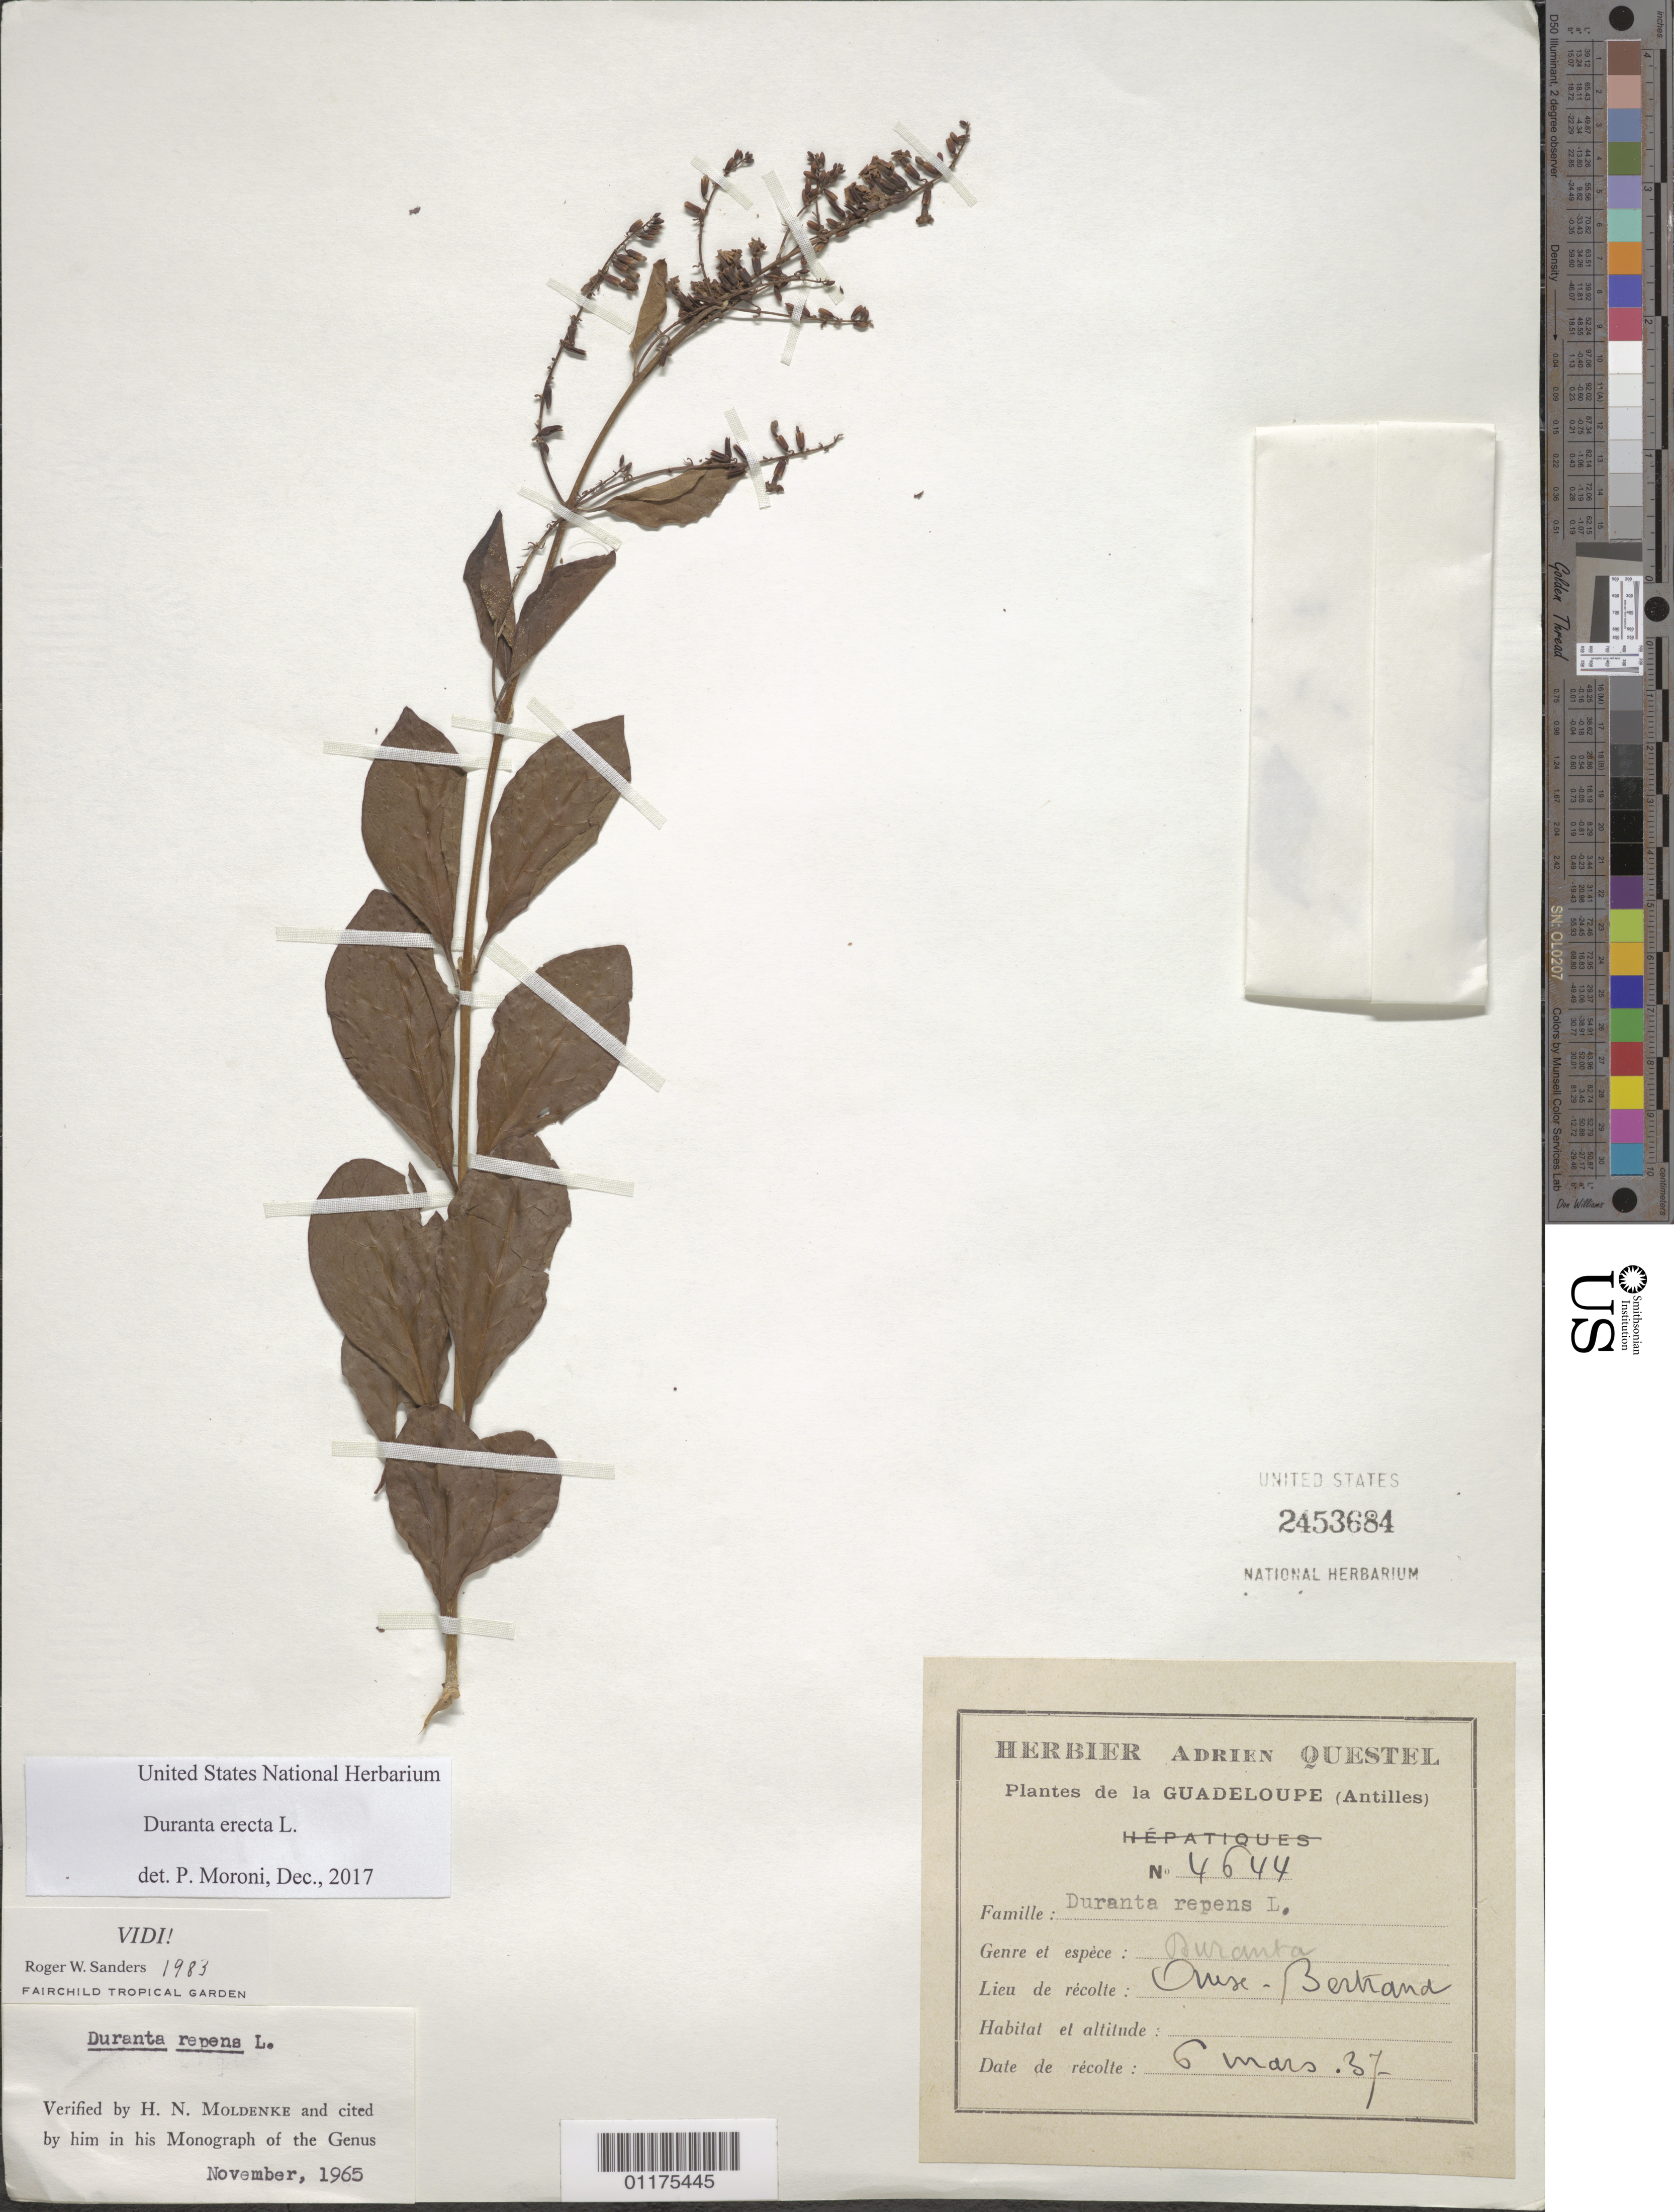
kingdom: Plantae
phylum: Tracheophyta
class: Magnoliopsida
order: Lamiales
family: Verbenaceae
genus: Duranta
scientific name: Duranta repens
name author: L.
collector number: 4644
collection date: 1837-03-06 or 1937-03-06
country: Guadeloupe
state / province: Pointe-à-pitre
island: Grande-Terre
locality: Anse-Bertrand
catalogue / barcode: US 2453684